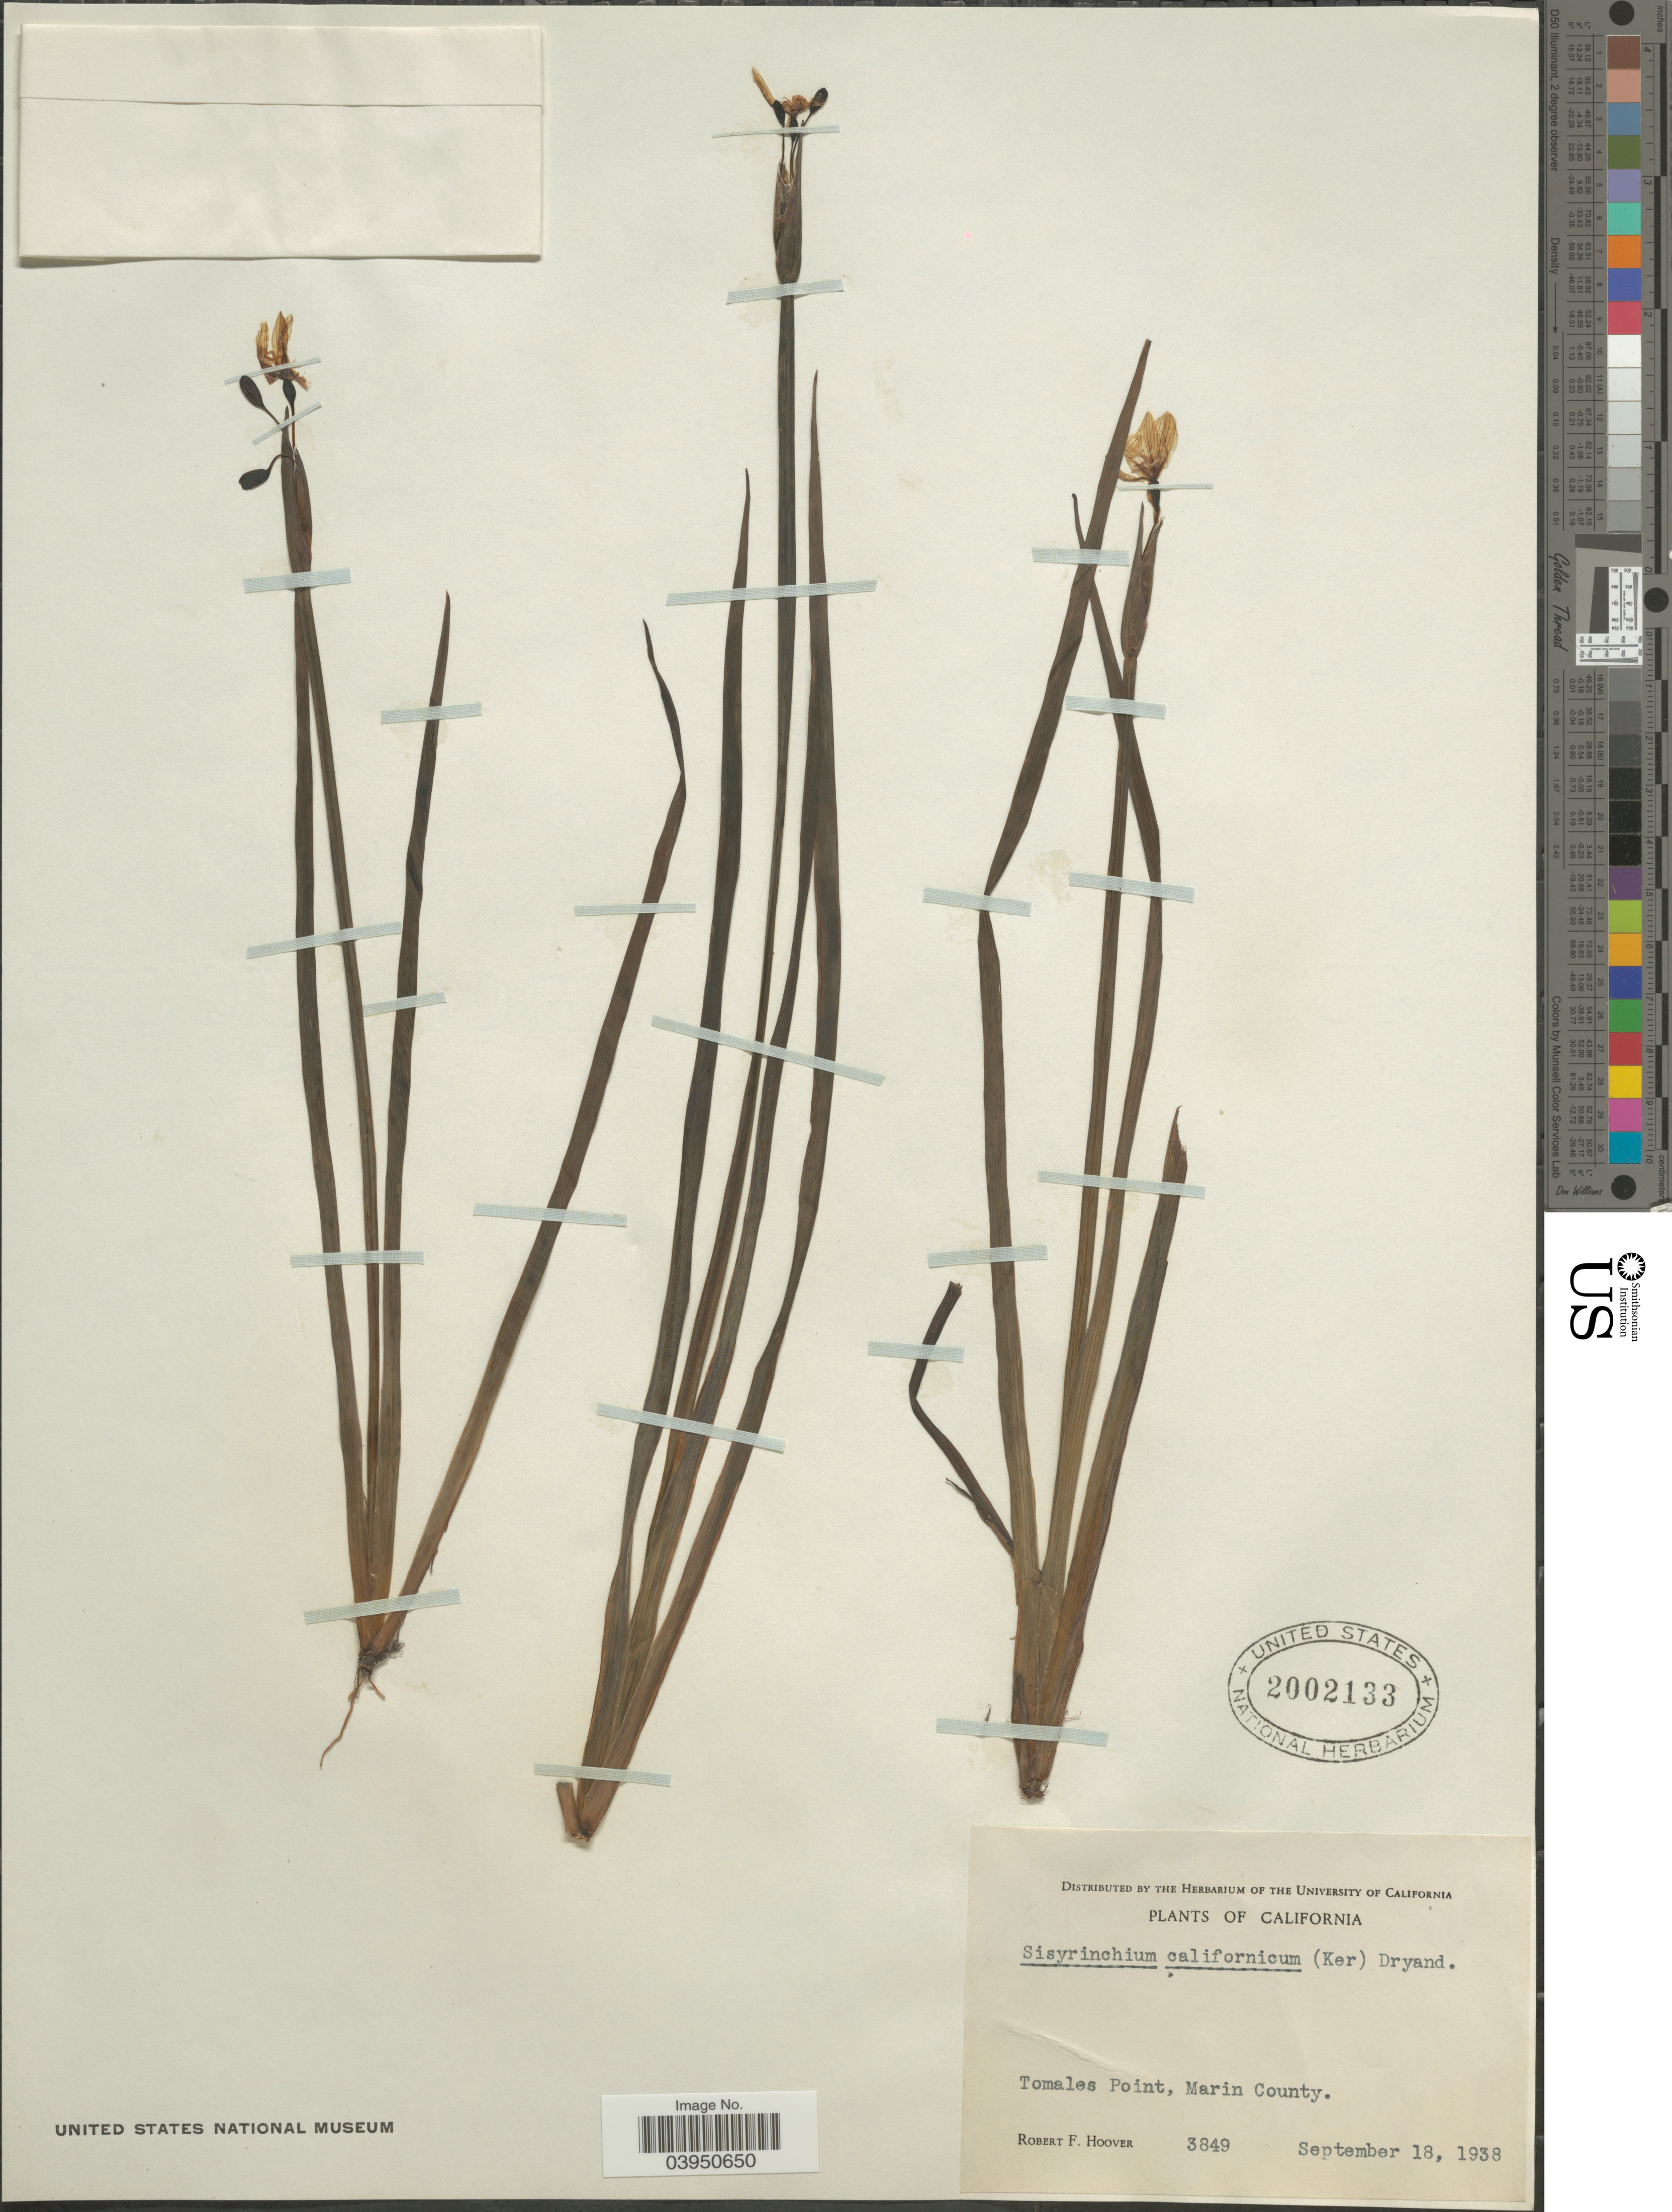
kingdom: Plantae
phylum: Tracheophyta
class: Liliopsida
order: Asparagales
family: Iridaceae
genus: Sisyrinchium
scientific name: Sisyrinchium californicum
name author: (Ker Gawl.) Dryand.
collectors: R. F. Hoover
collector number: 3849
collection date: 1938-09-18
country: United States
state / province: California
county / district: Marin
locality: Tomales Point, Marin County.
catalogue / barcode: US 2002133